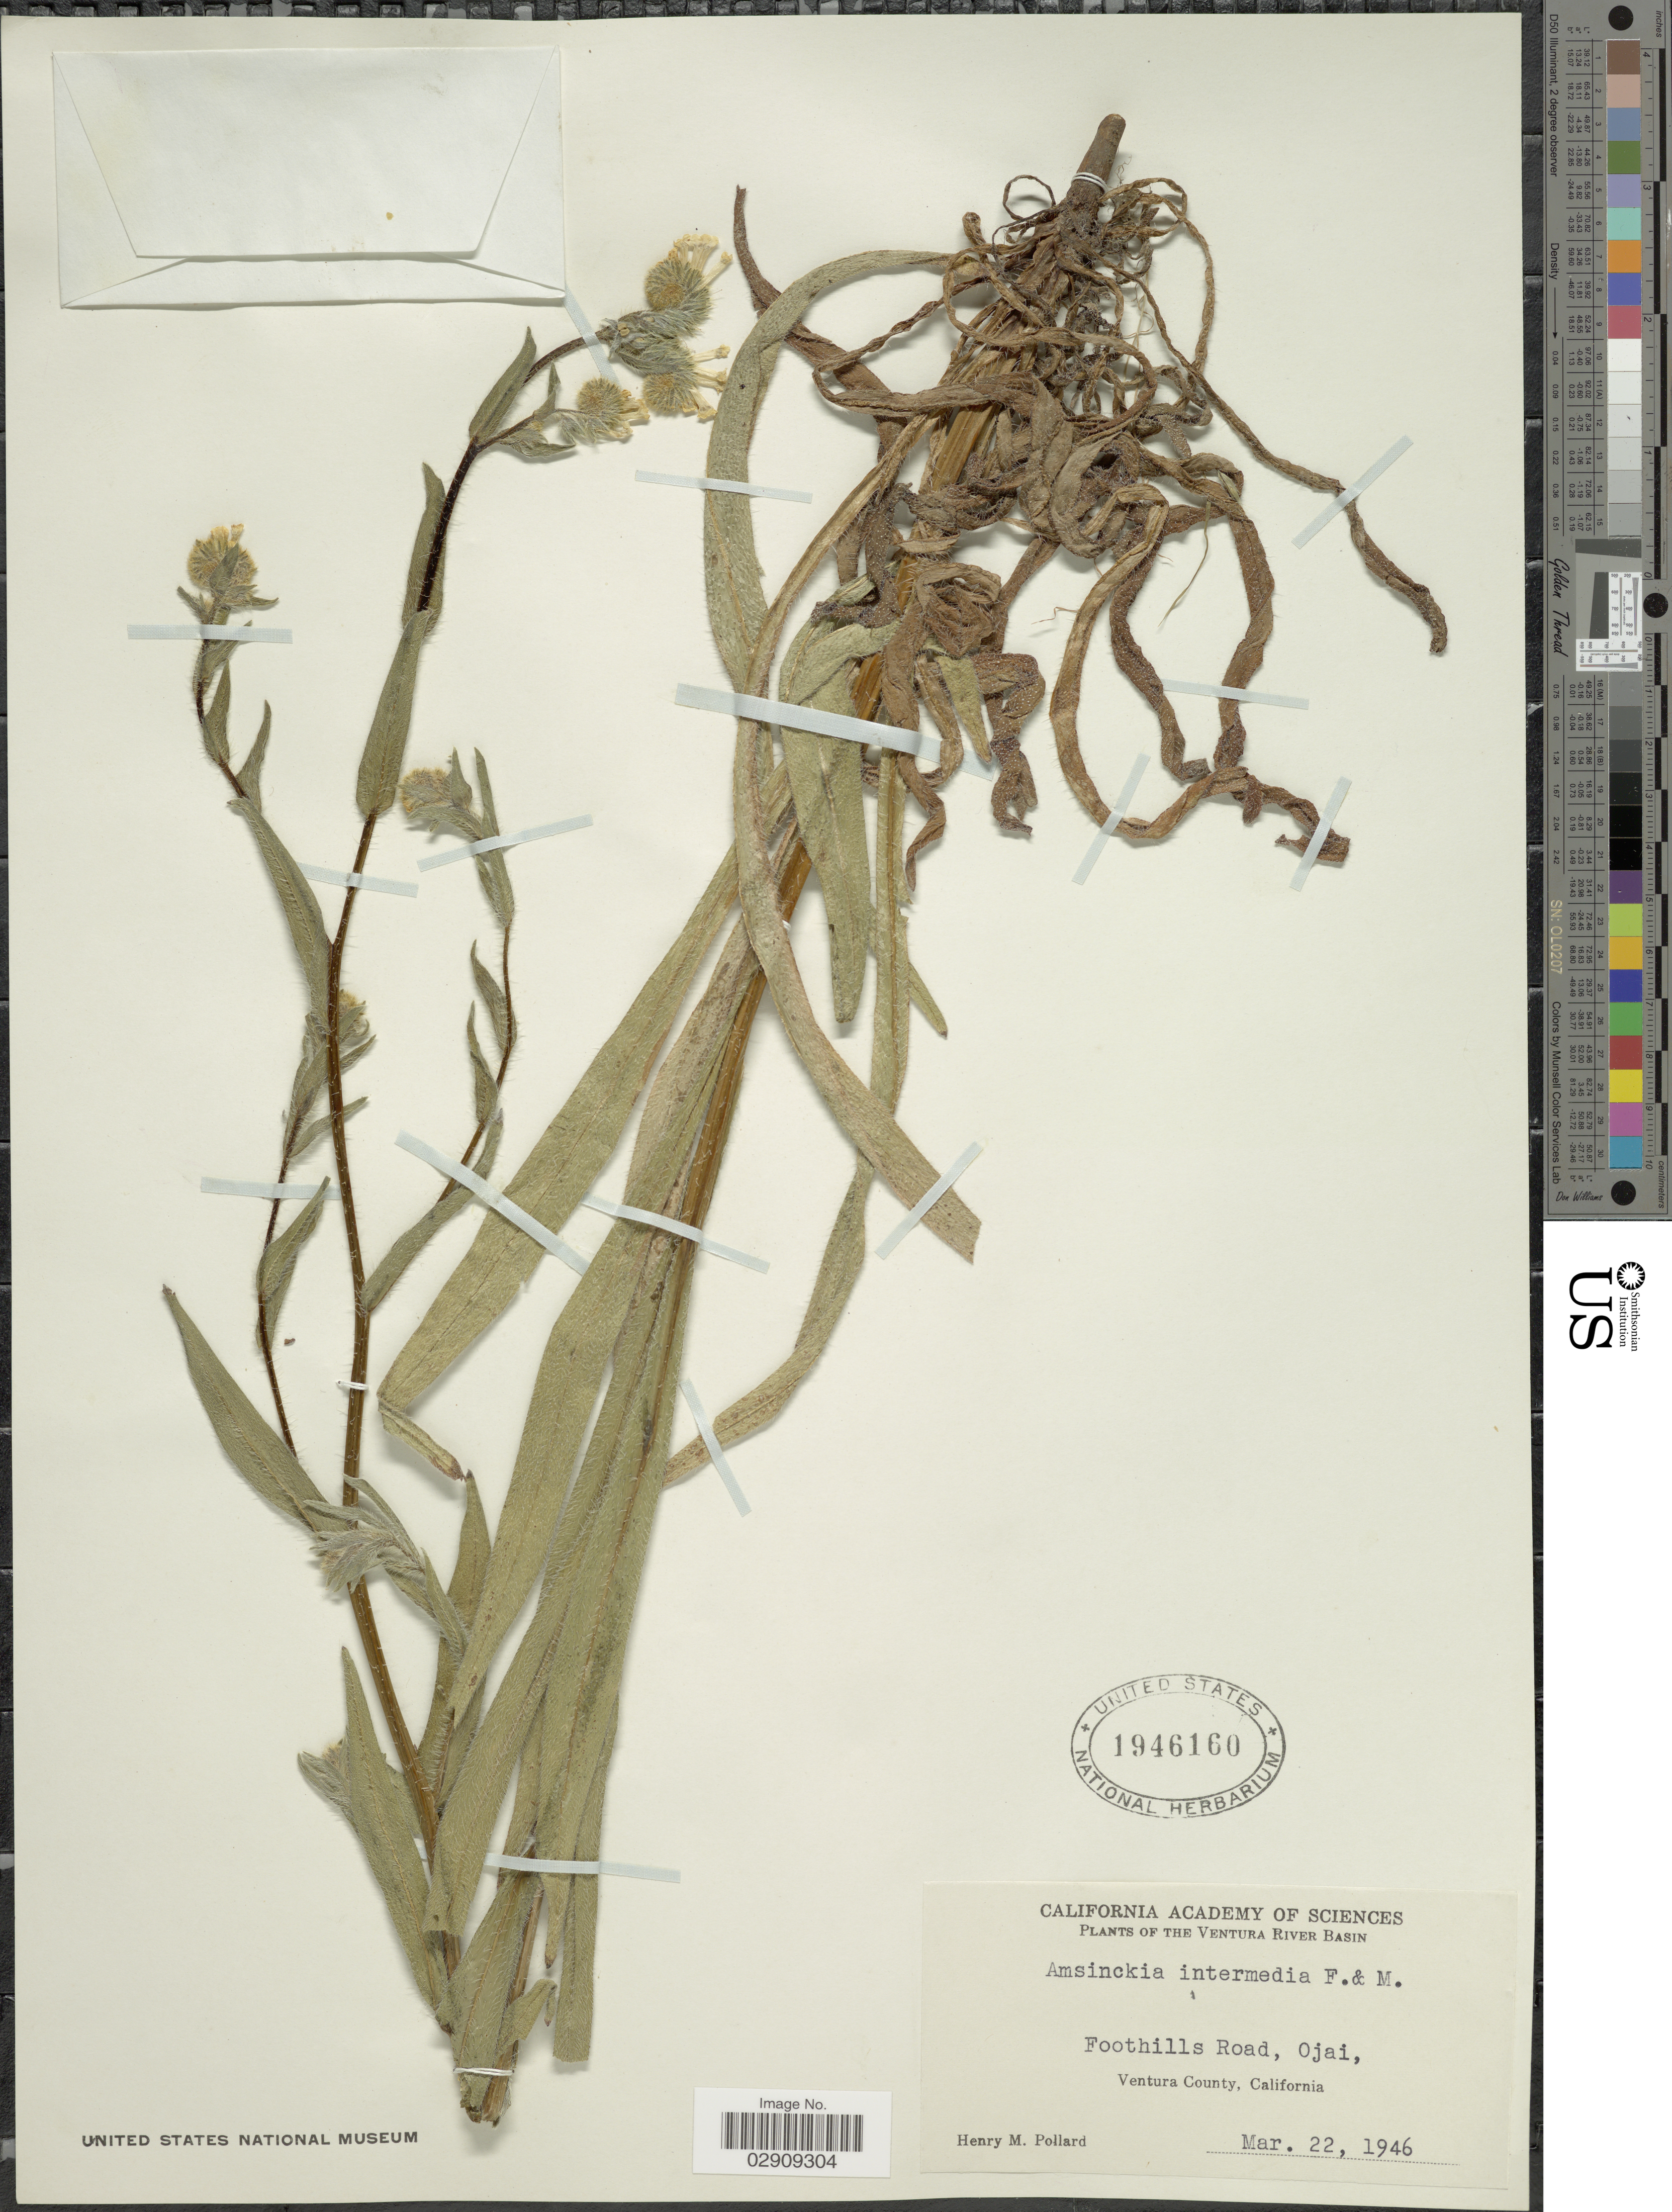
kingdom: Plantae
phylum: Tracheophyta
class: Magnoliopsida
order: Boraginales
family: Boraginaceae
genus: Amsinckia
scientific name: Amsinckia menziesii var. intermedia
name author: (Fisch. & C.A. Mey.) Ganders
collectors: H. M. Pollard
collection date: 1946-03-22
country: United States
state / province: California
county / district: Ventura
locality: Ventura River Basin. Foothills Road, Ojai, Ventura County.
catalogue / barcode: US 1946160